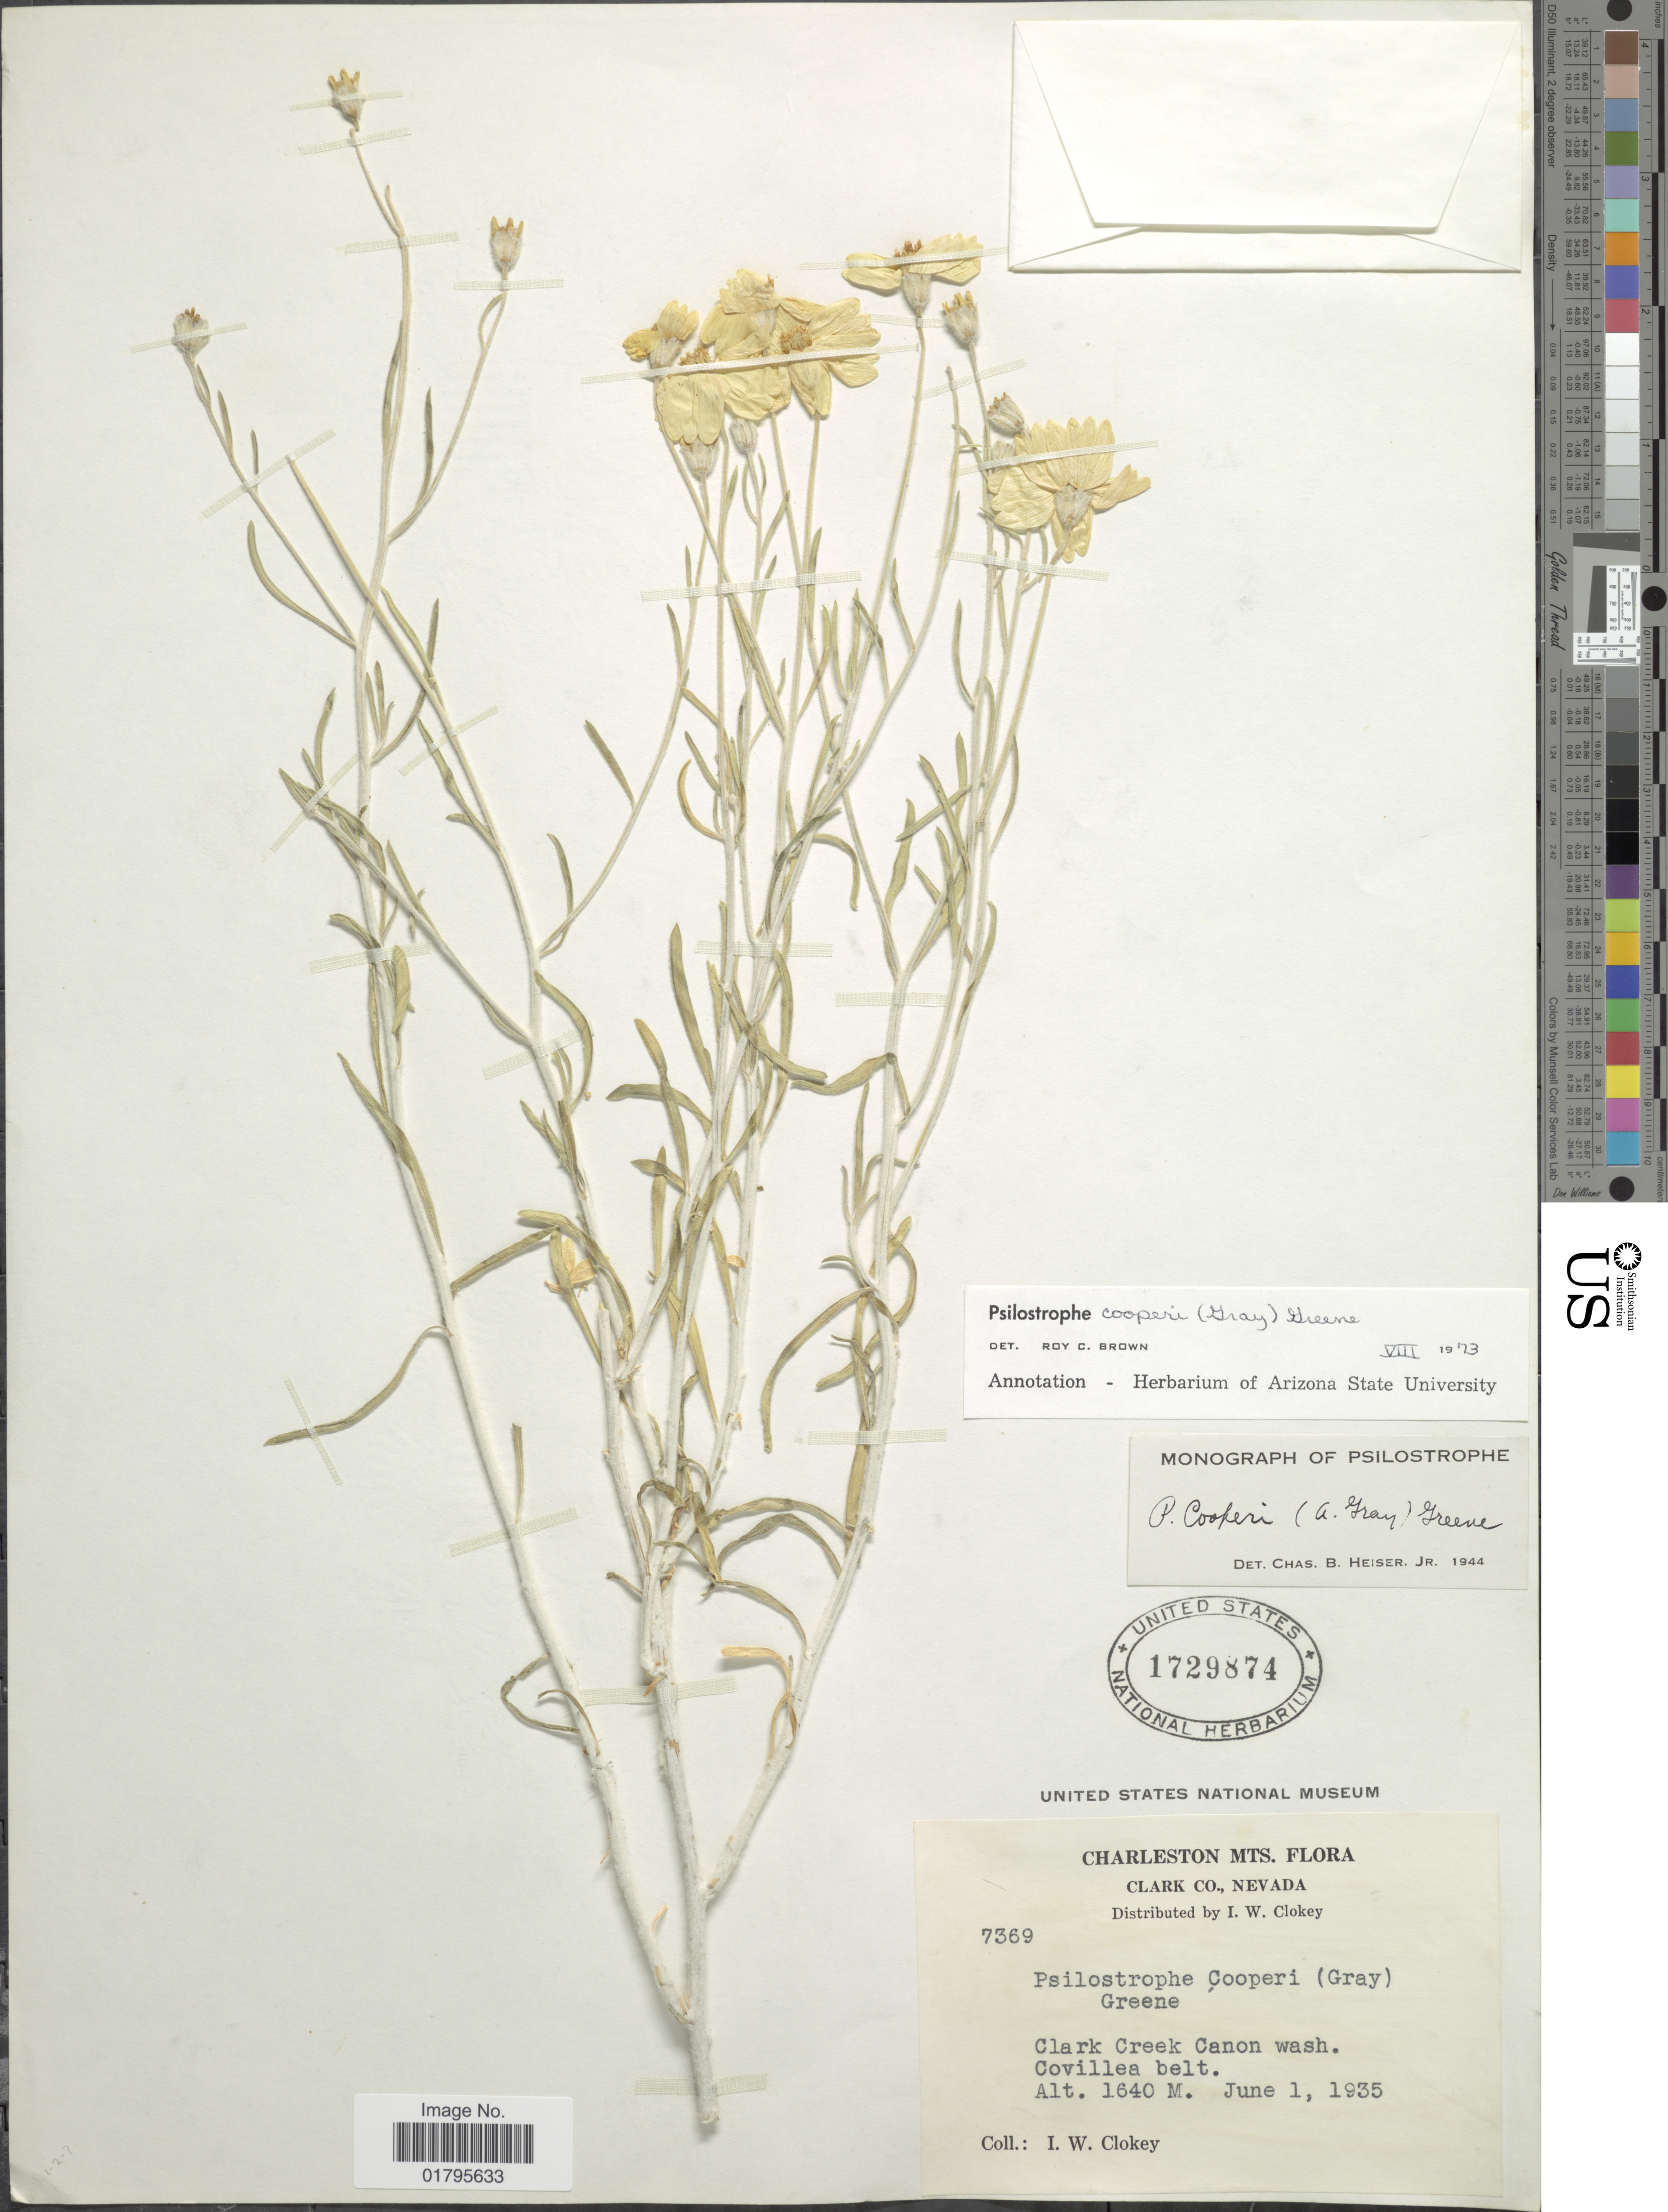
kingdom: Plantae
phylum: Tracheophyta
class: Magnoliopsida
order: Asterales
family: Asteraceae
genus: Psilostrophe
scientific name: Psilostrophe cooperi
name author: (A. Gray) Greene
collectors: I. W. Clokey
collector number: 7369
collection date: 1935-06-01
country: United States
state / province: Nevada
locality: Charleston Mts., Clark Co., Nevada, Clark Creek Canon wash. Covillea belt.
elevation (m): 1640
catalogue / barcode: US 1729874